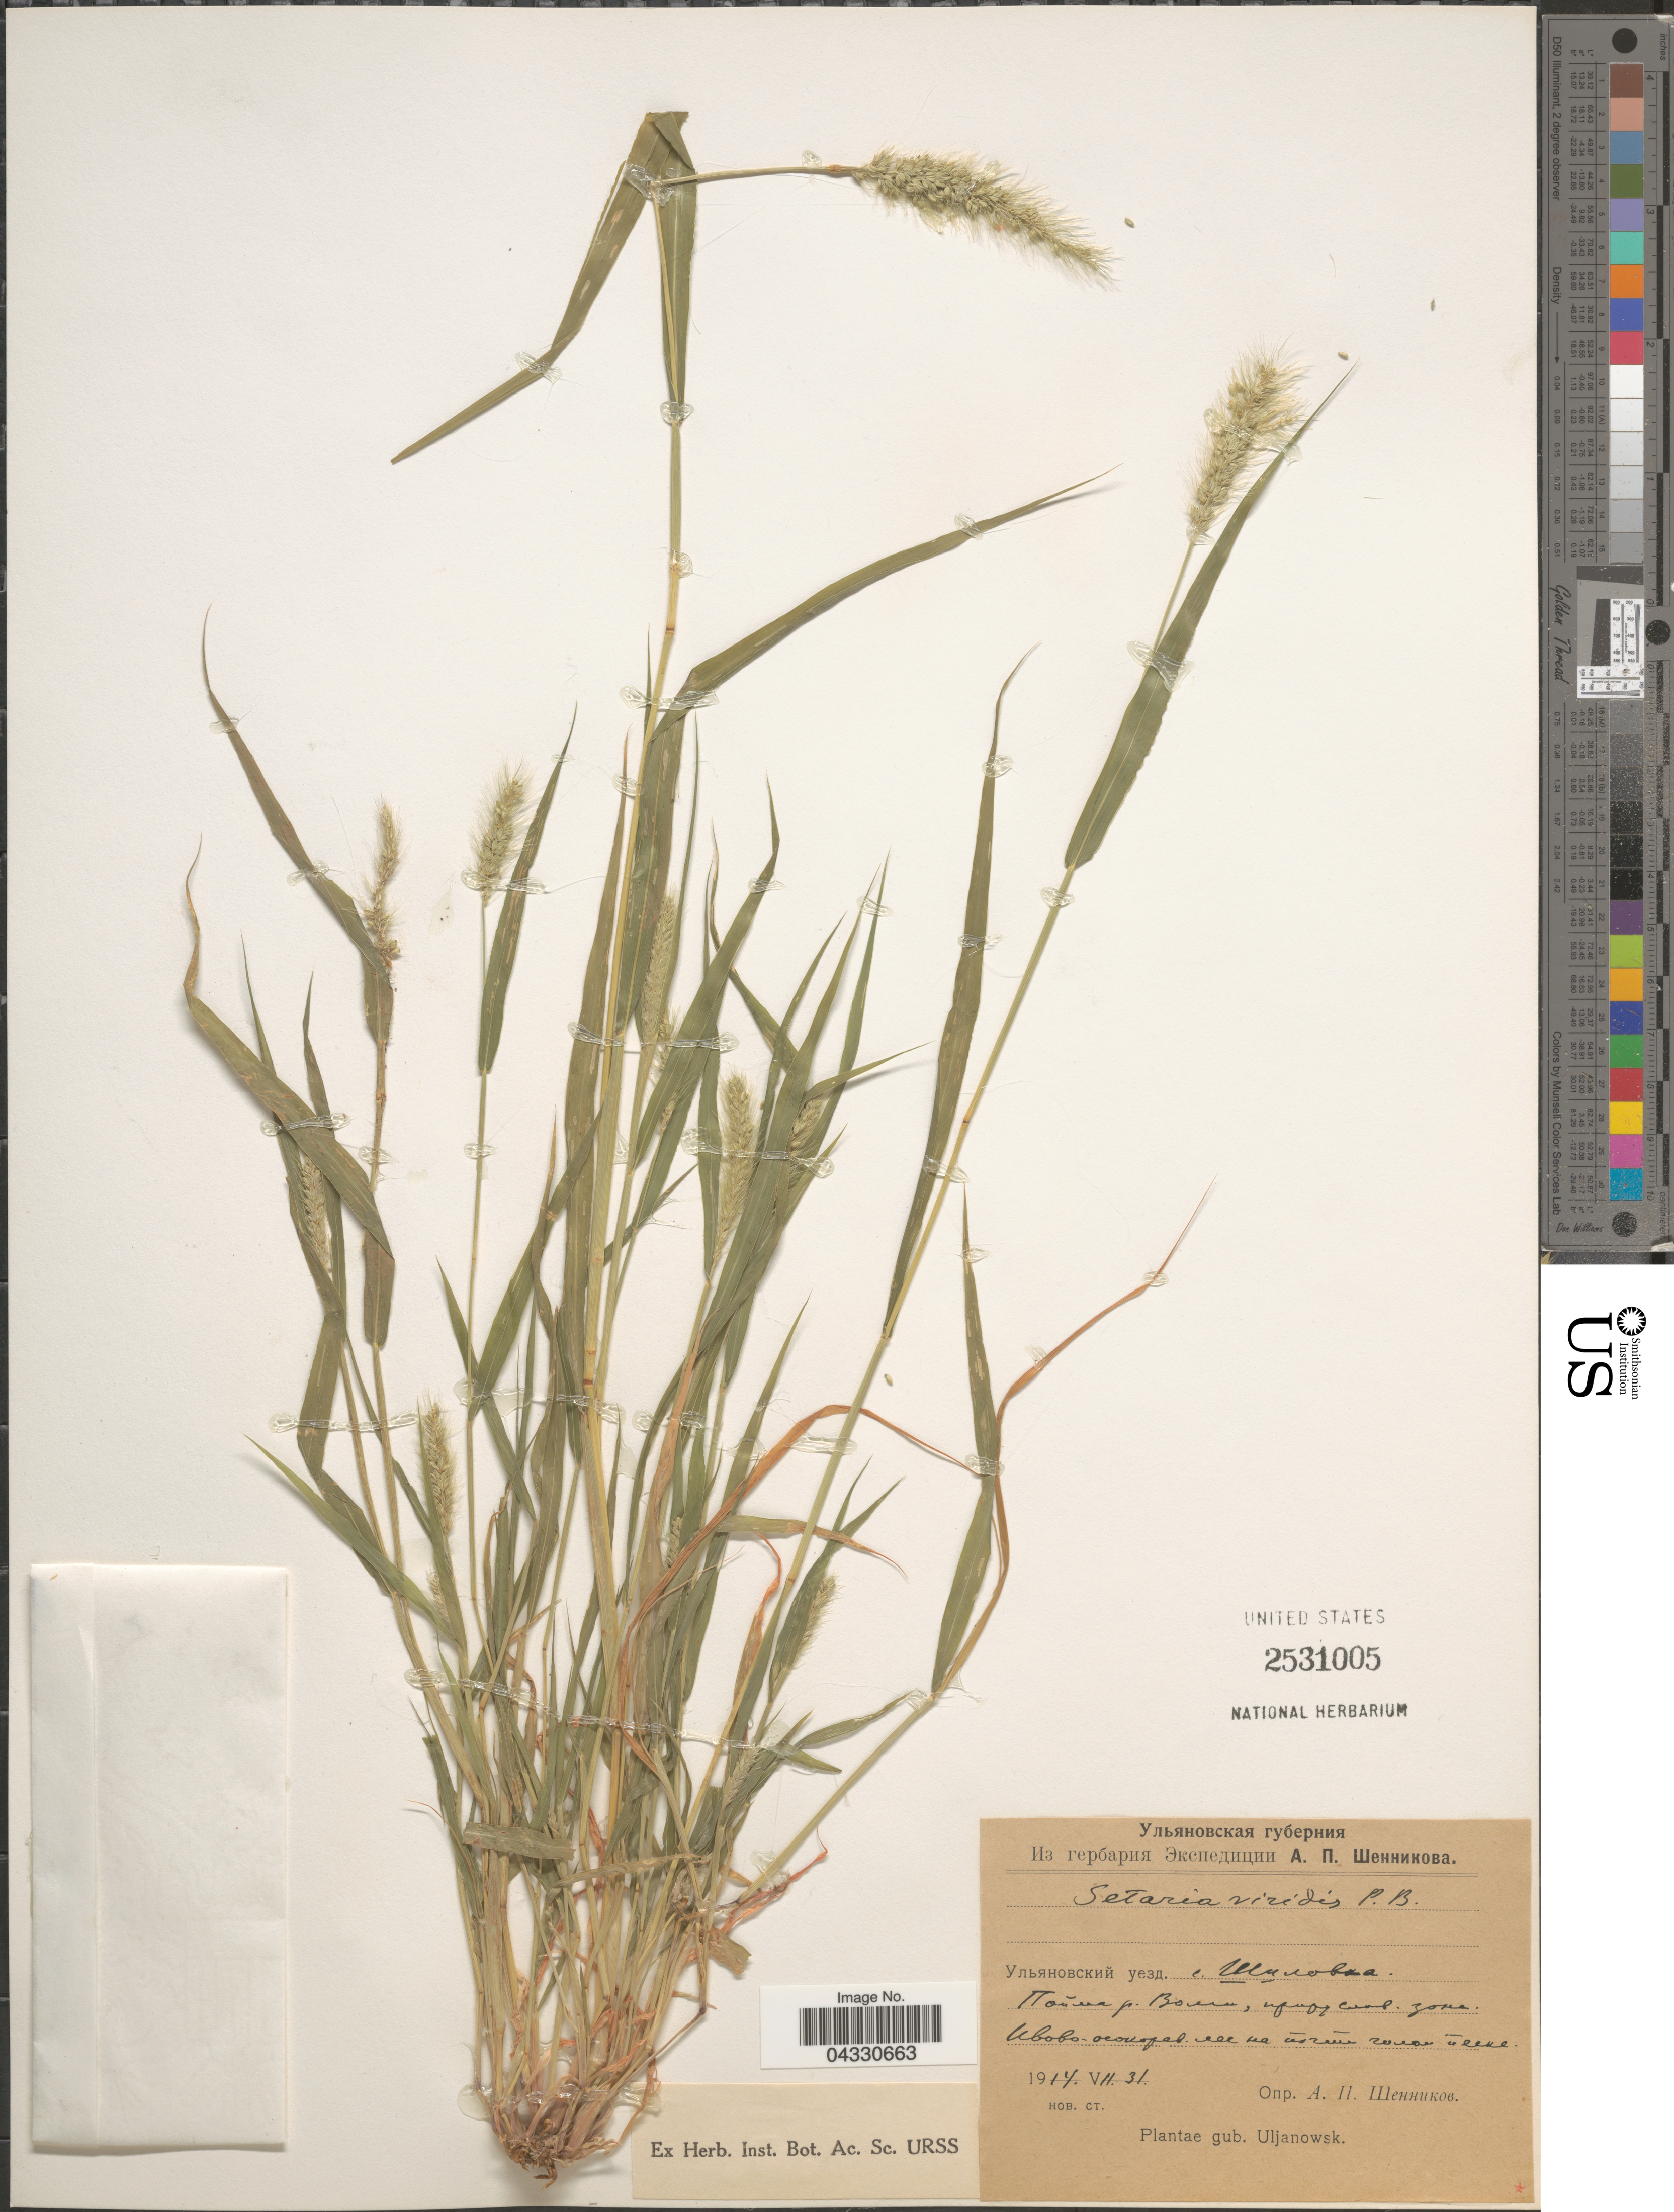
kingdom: Plantae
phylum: Tracheophyta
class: Liliopsida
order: Poales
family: Poaceae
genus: Setaria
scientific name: Setaria viridis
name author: (L.) P. Beauv.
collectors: A. Shennikov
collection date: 1914-07-31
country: Russian Federation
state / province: Ulyanovsk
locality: Shilovka, floodplain of river Volga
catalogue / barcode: US 2531005